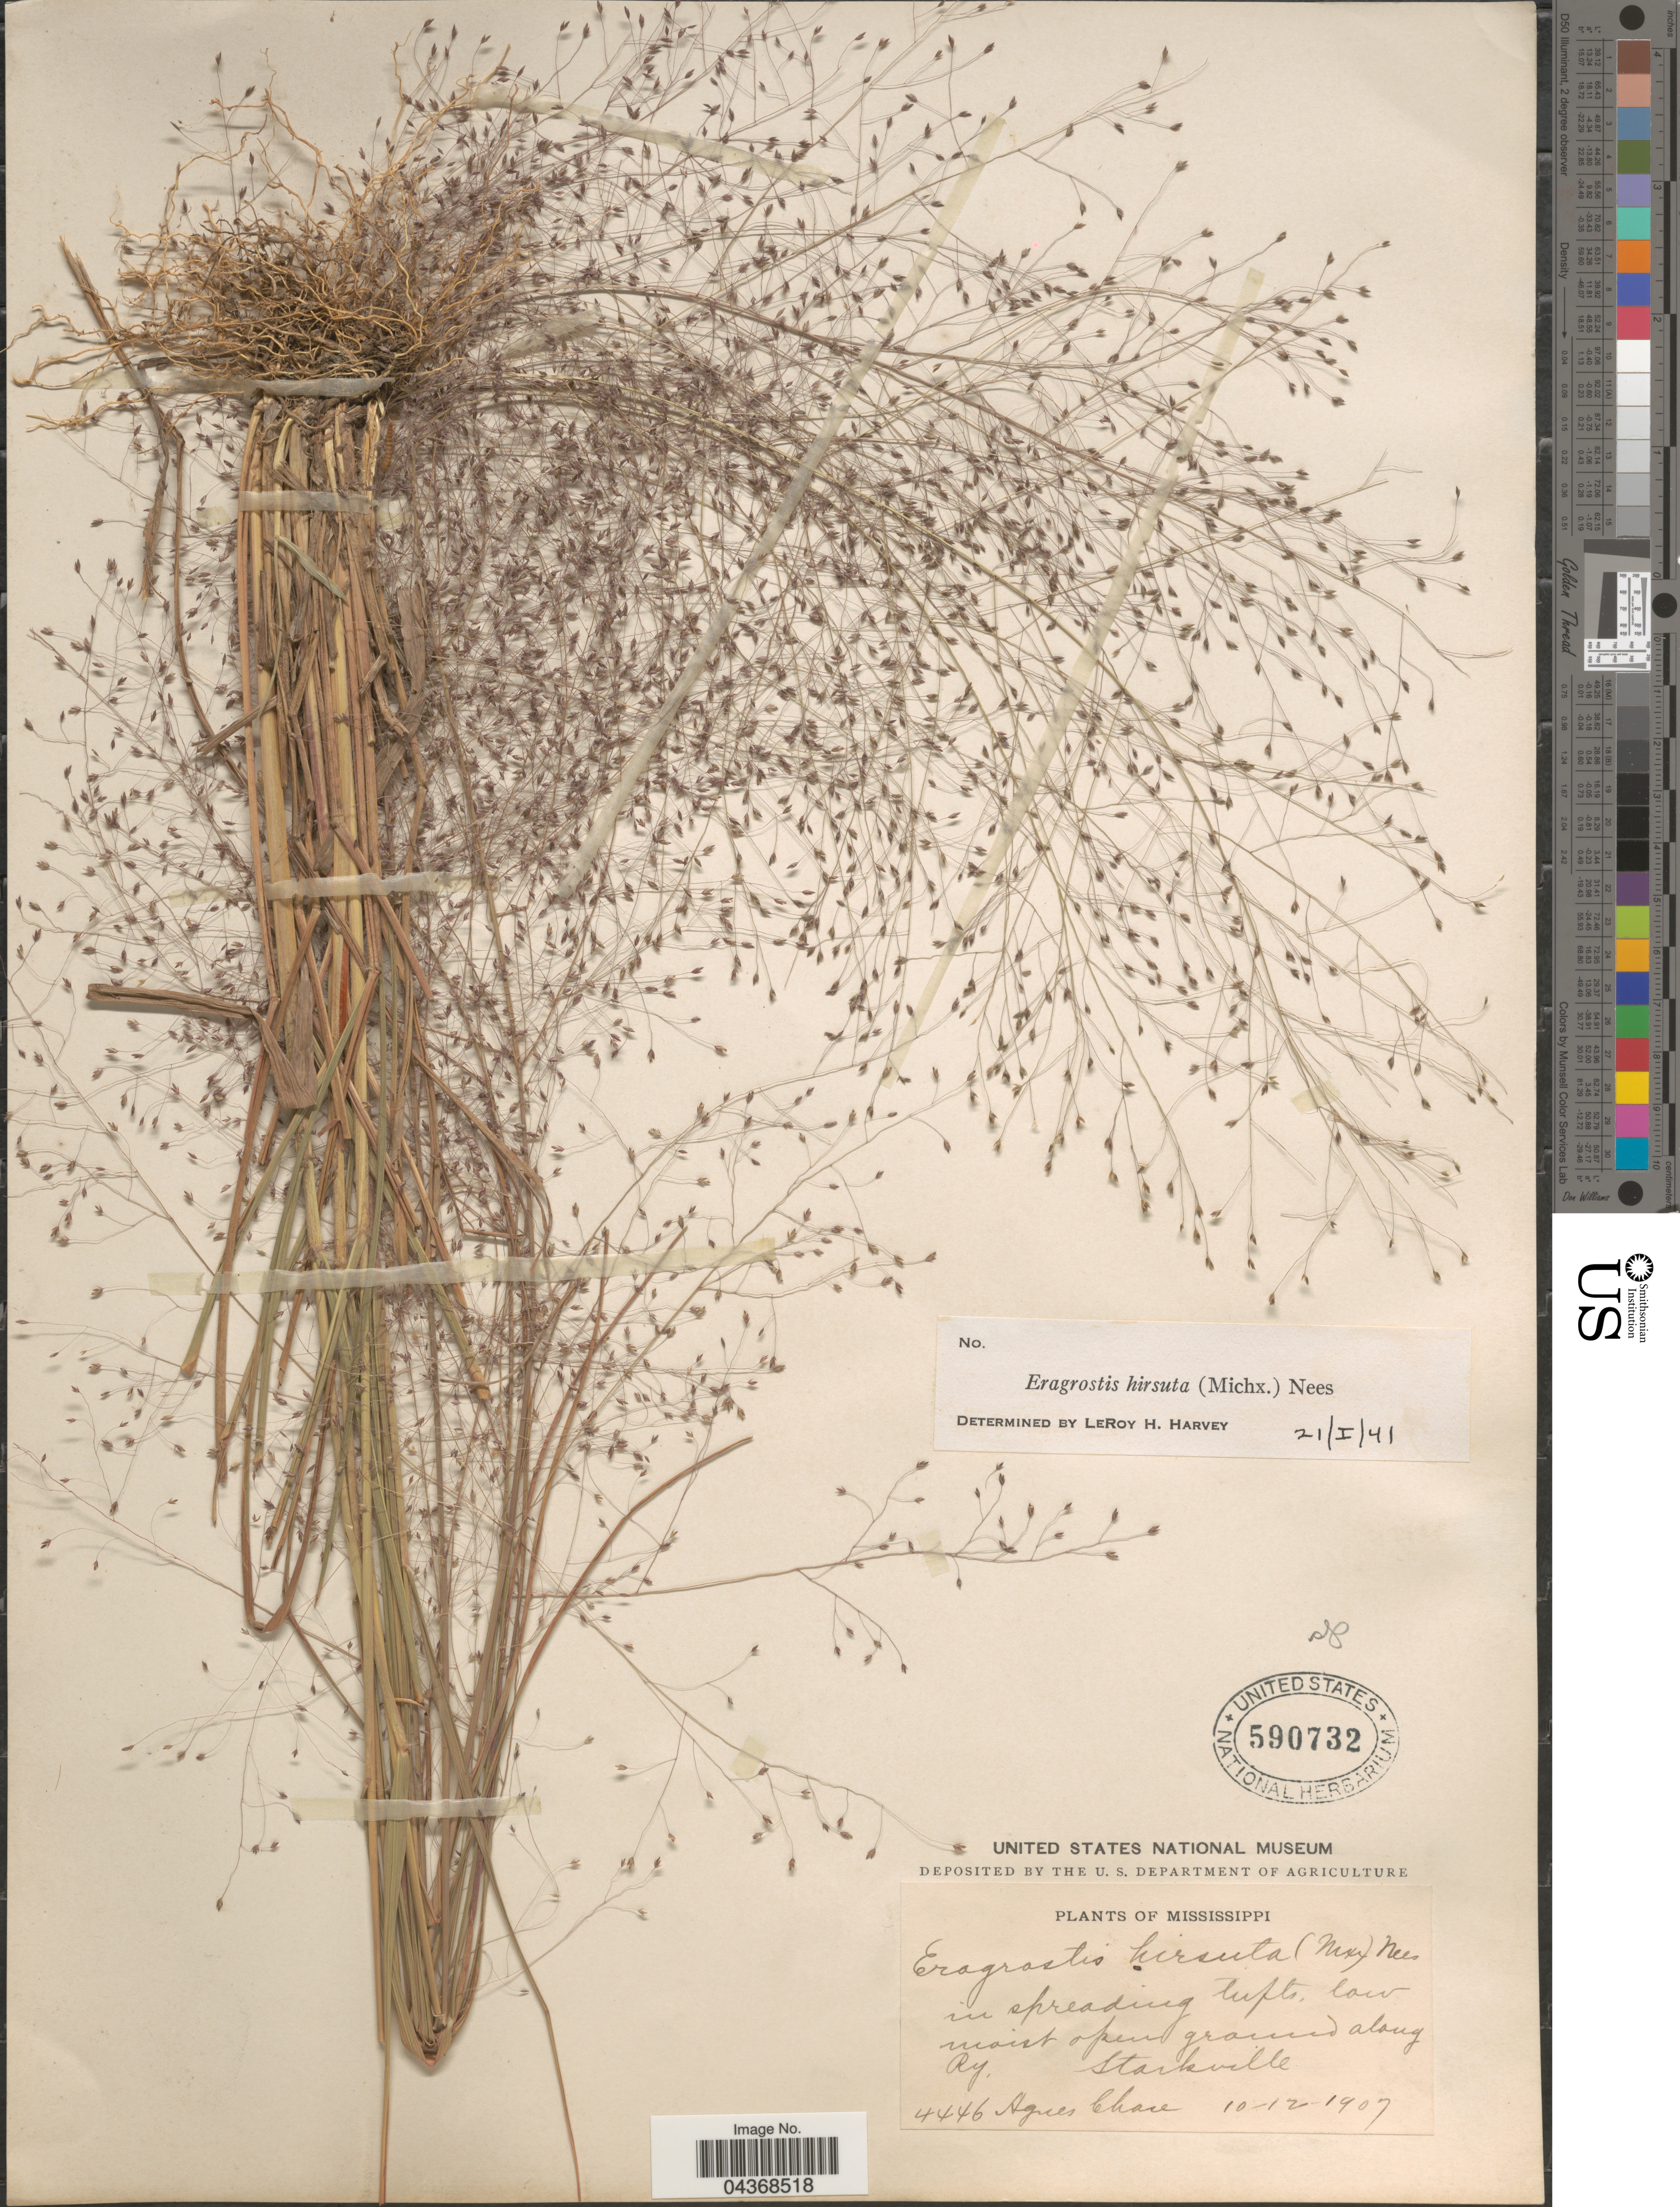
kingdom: Plantae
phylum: Tracheophyta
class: Liliopsida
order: Poales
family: Poaceae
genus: Eragrostis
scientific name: Eragrostis hirsuta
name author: (Michx.) Nees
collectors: A. Chase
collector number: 4446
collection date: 1907-10-12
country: United States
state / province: Mississippi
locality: Along Ry. Starkville.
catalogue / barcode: US 590732